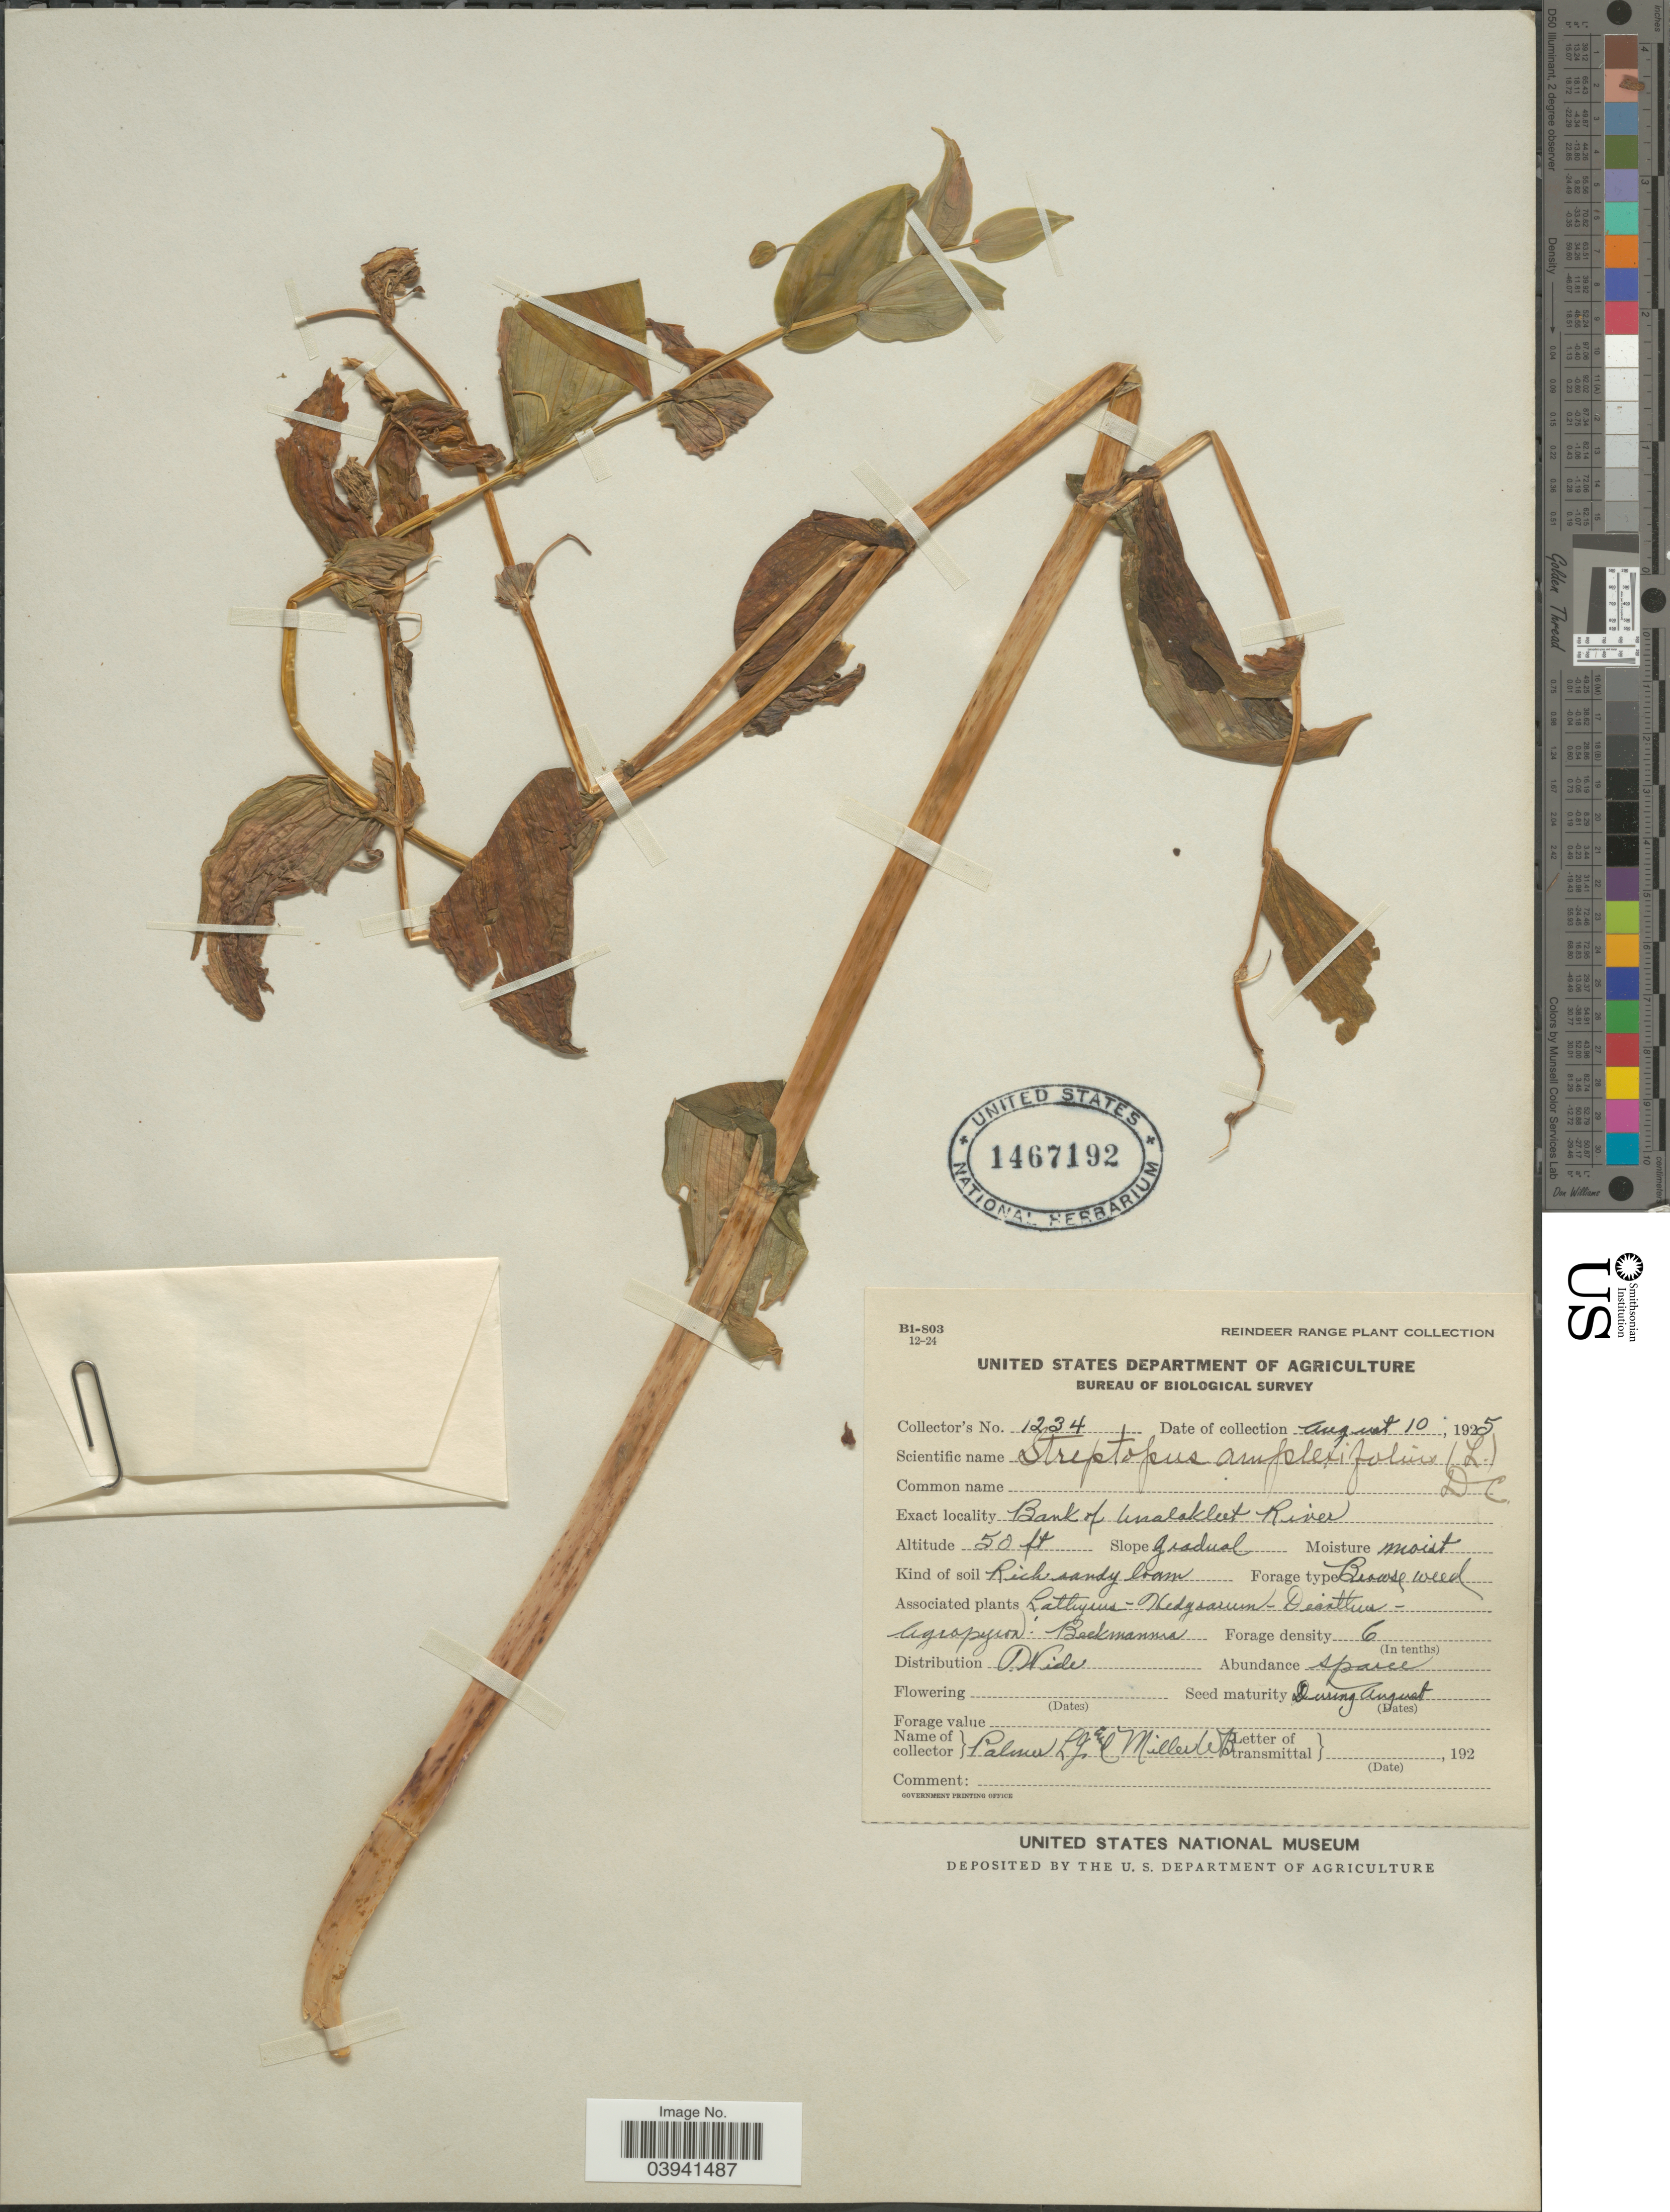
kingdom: Plantae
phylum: Tracheophyta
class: Liliopsida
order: Liliales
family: Liliaceae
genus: Streptopus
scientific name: Streptopus amplexifolius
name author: (L.) DC.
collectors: L. J. Palmer & W. Miller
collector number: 1234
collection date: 1925-08-10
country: United States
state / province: Alaska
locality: Bank of Unalakleet River.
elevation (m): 15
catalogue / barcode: US 1467192